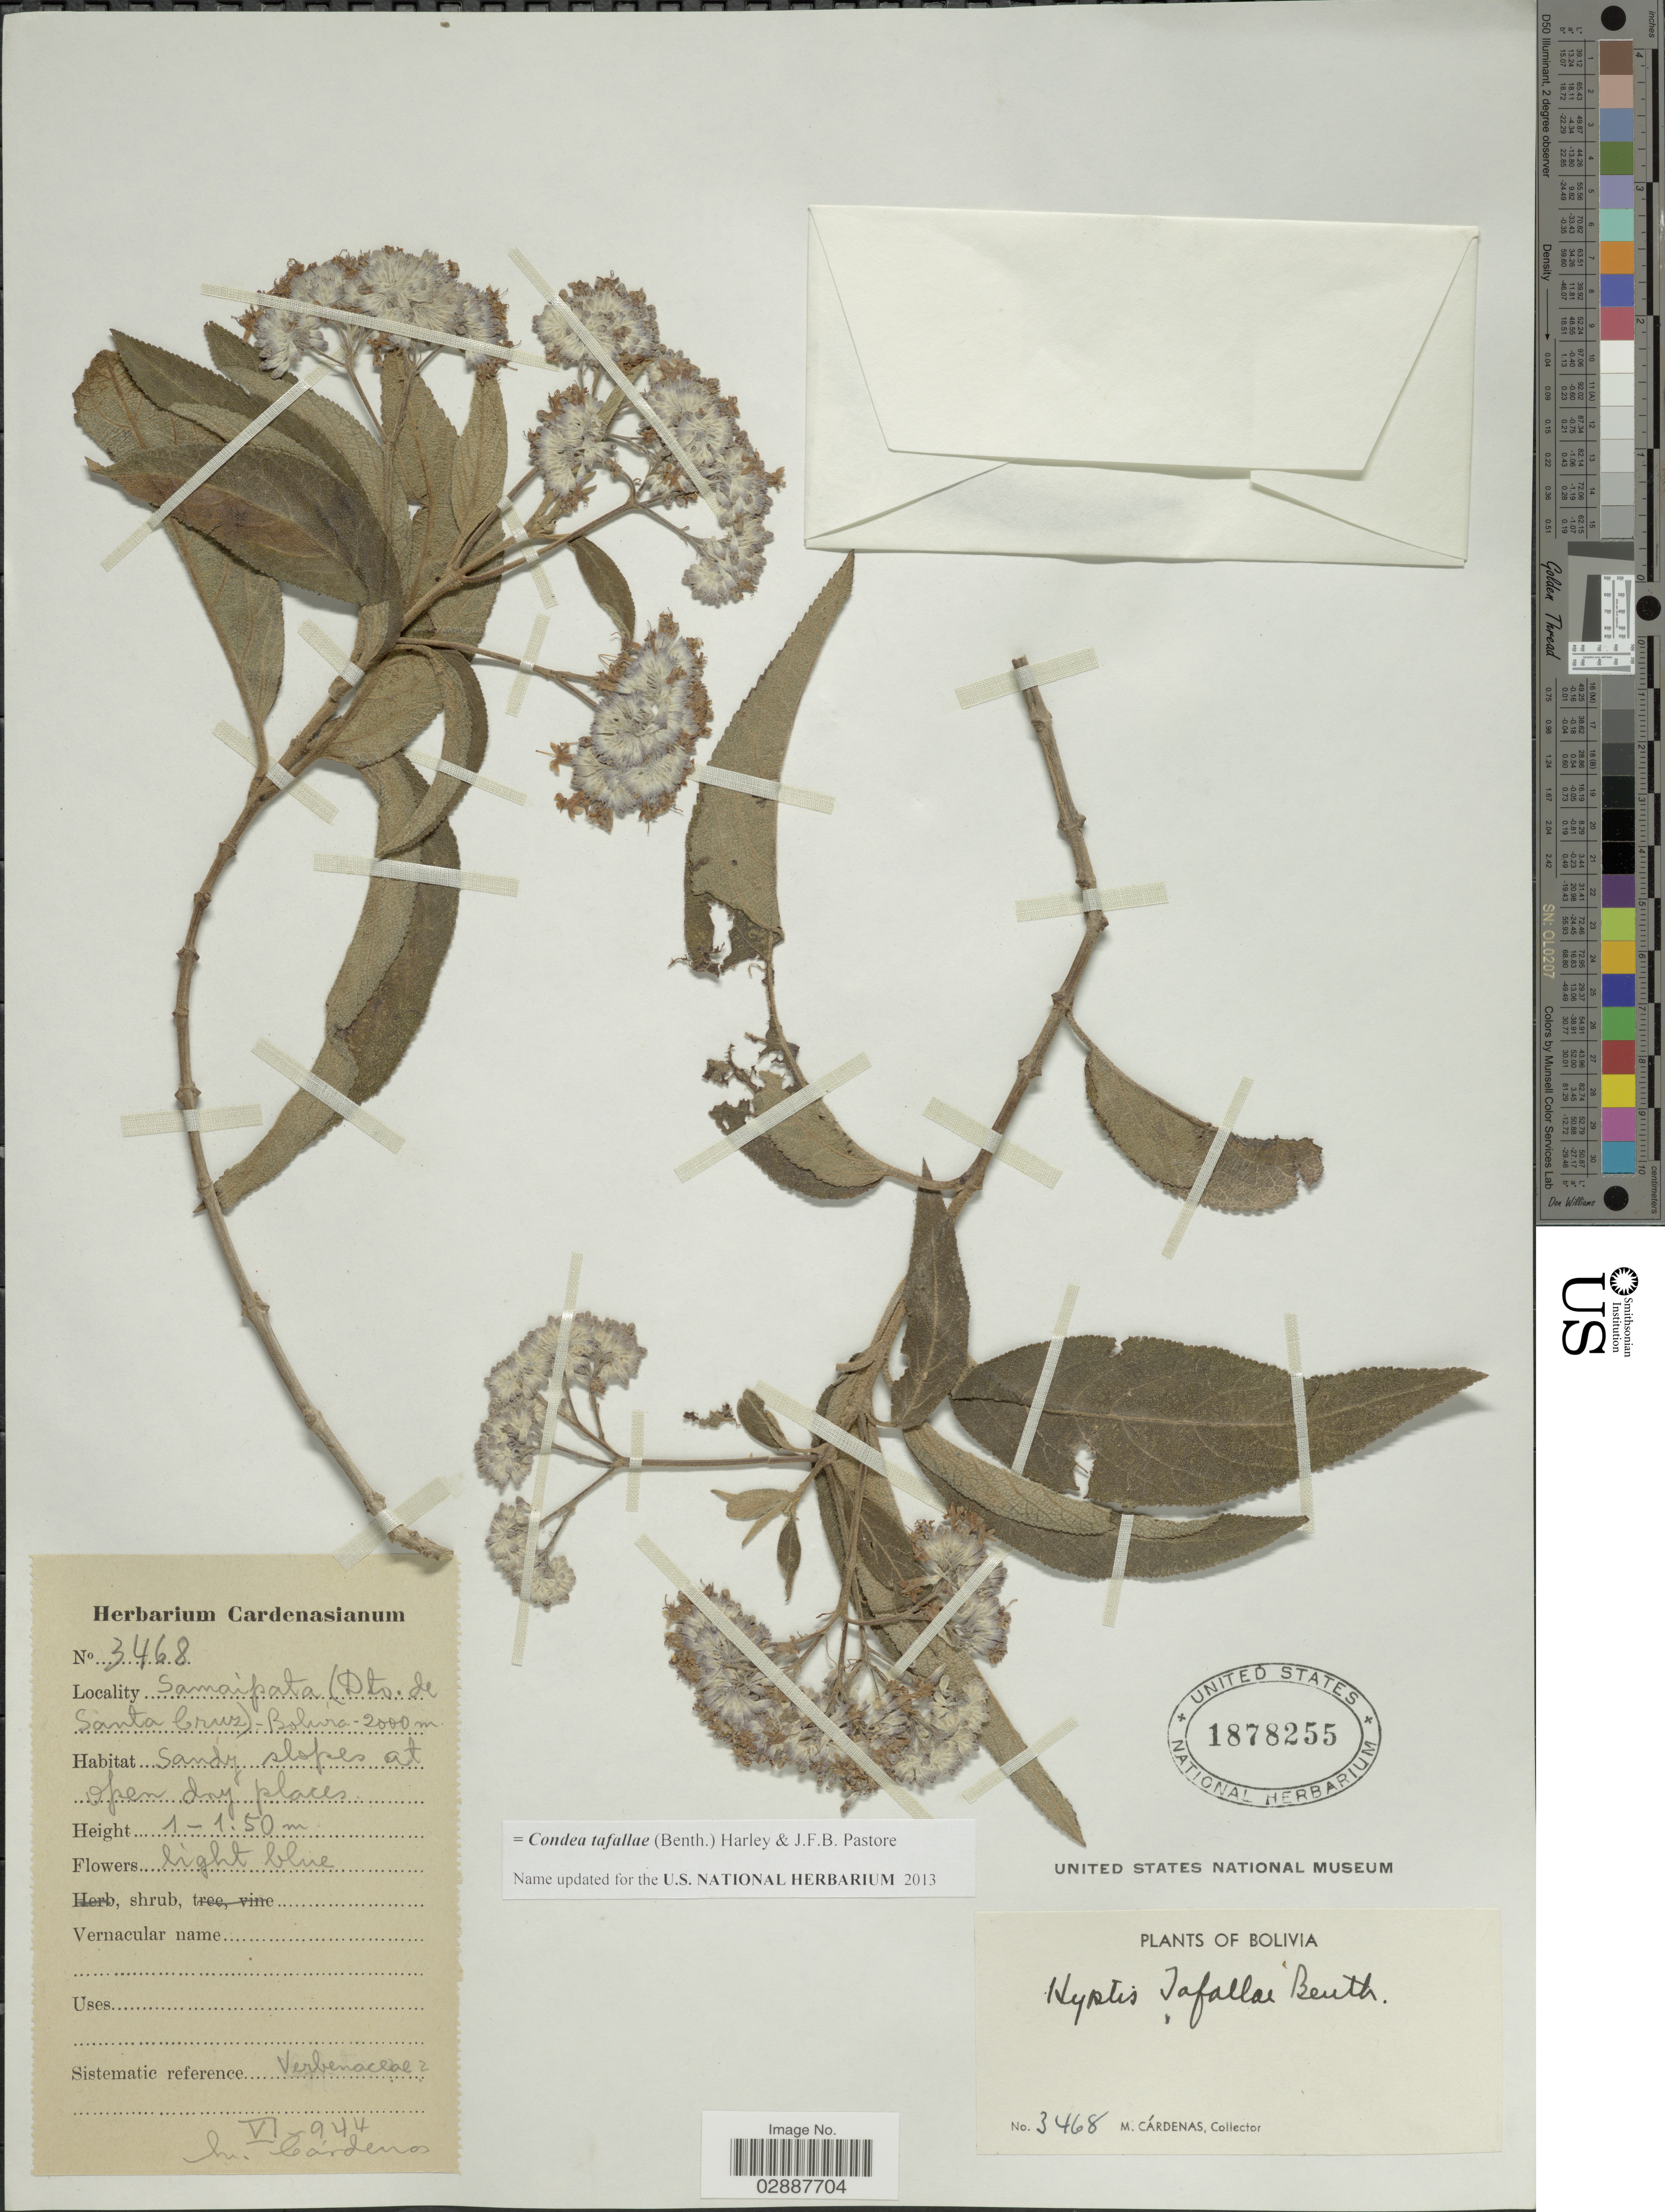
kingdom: Plantae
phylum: Tracheophyta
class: Magnoliopsida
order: Lamiales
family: Lamiaceae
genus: Condea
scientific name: Condea tafallae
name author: (Benth.) Harley & J.F.B. Pastore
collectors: M. Cárdenas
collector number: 3468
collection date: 1944-06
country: Bolivia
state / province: Santa Cruz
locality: Samaipata (Dto. de Santa Cruz).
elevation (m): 2000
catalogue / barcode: US 1878255